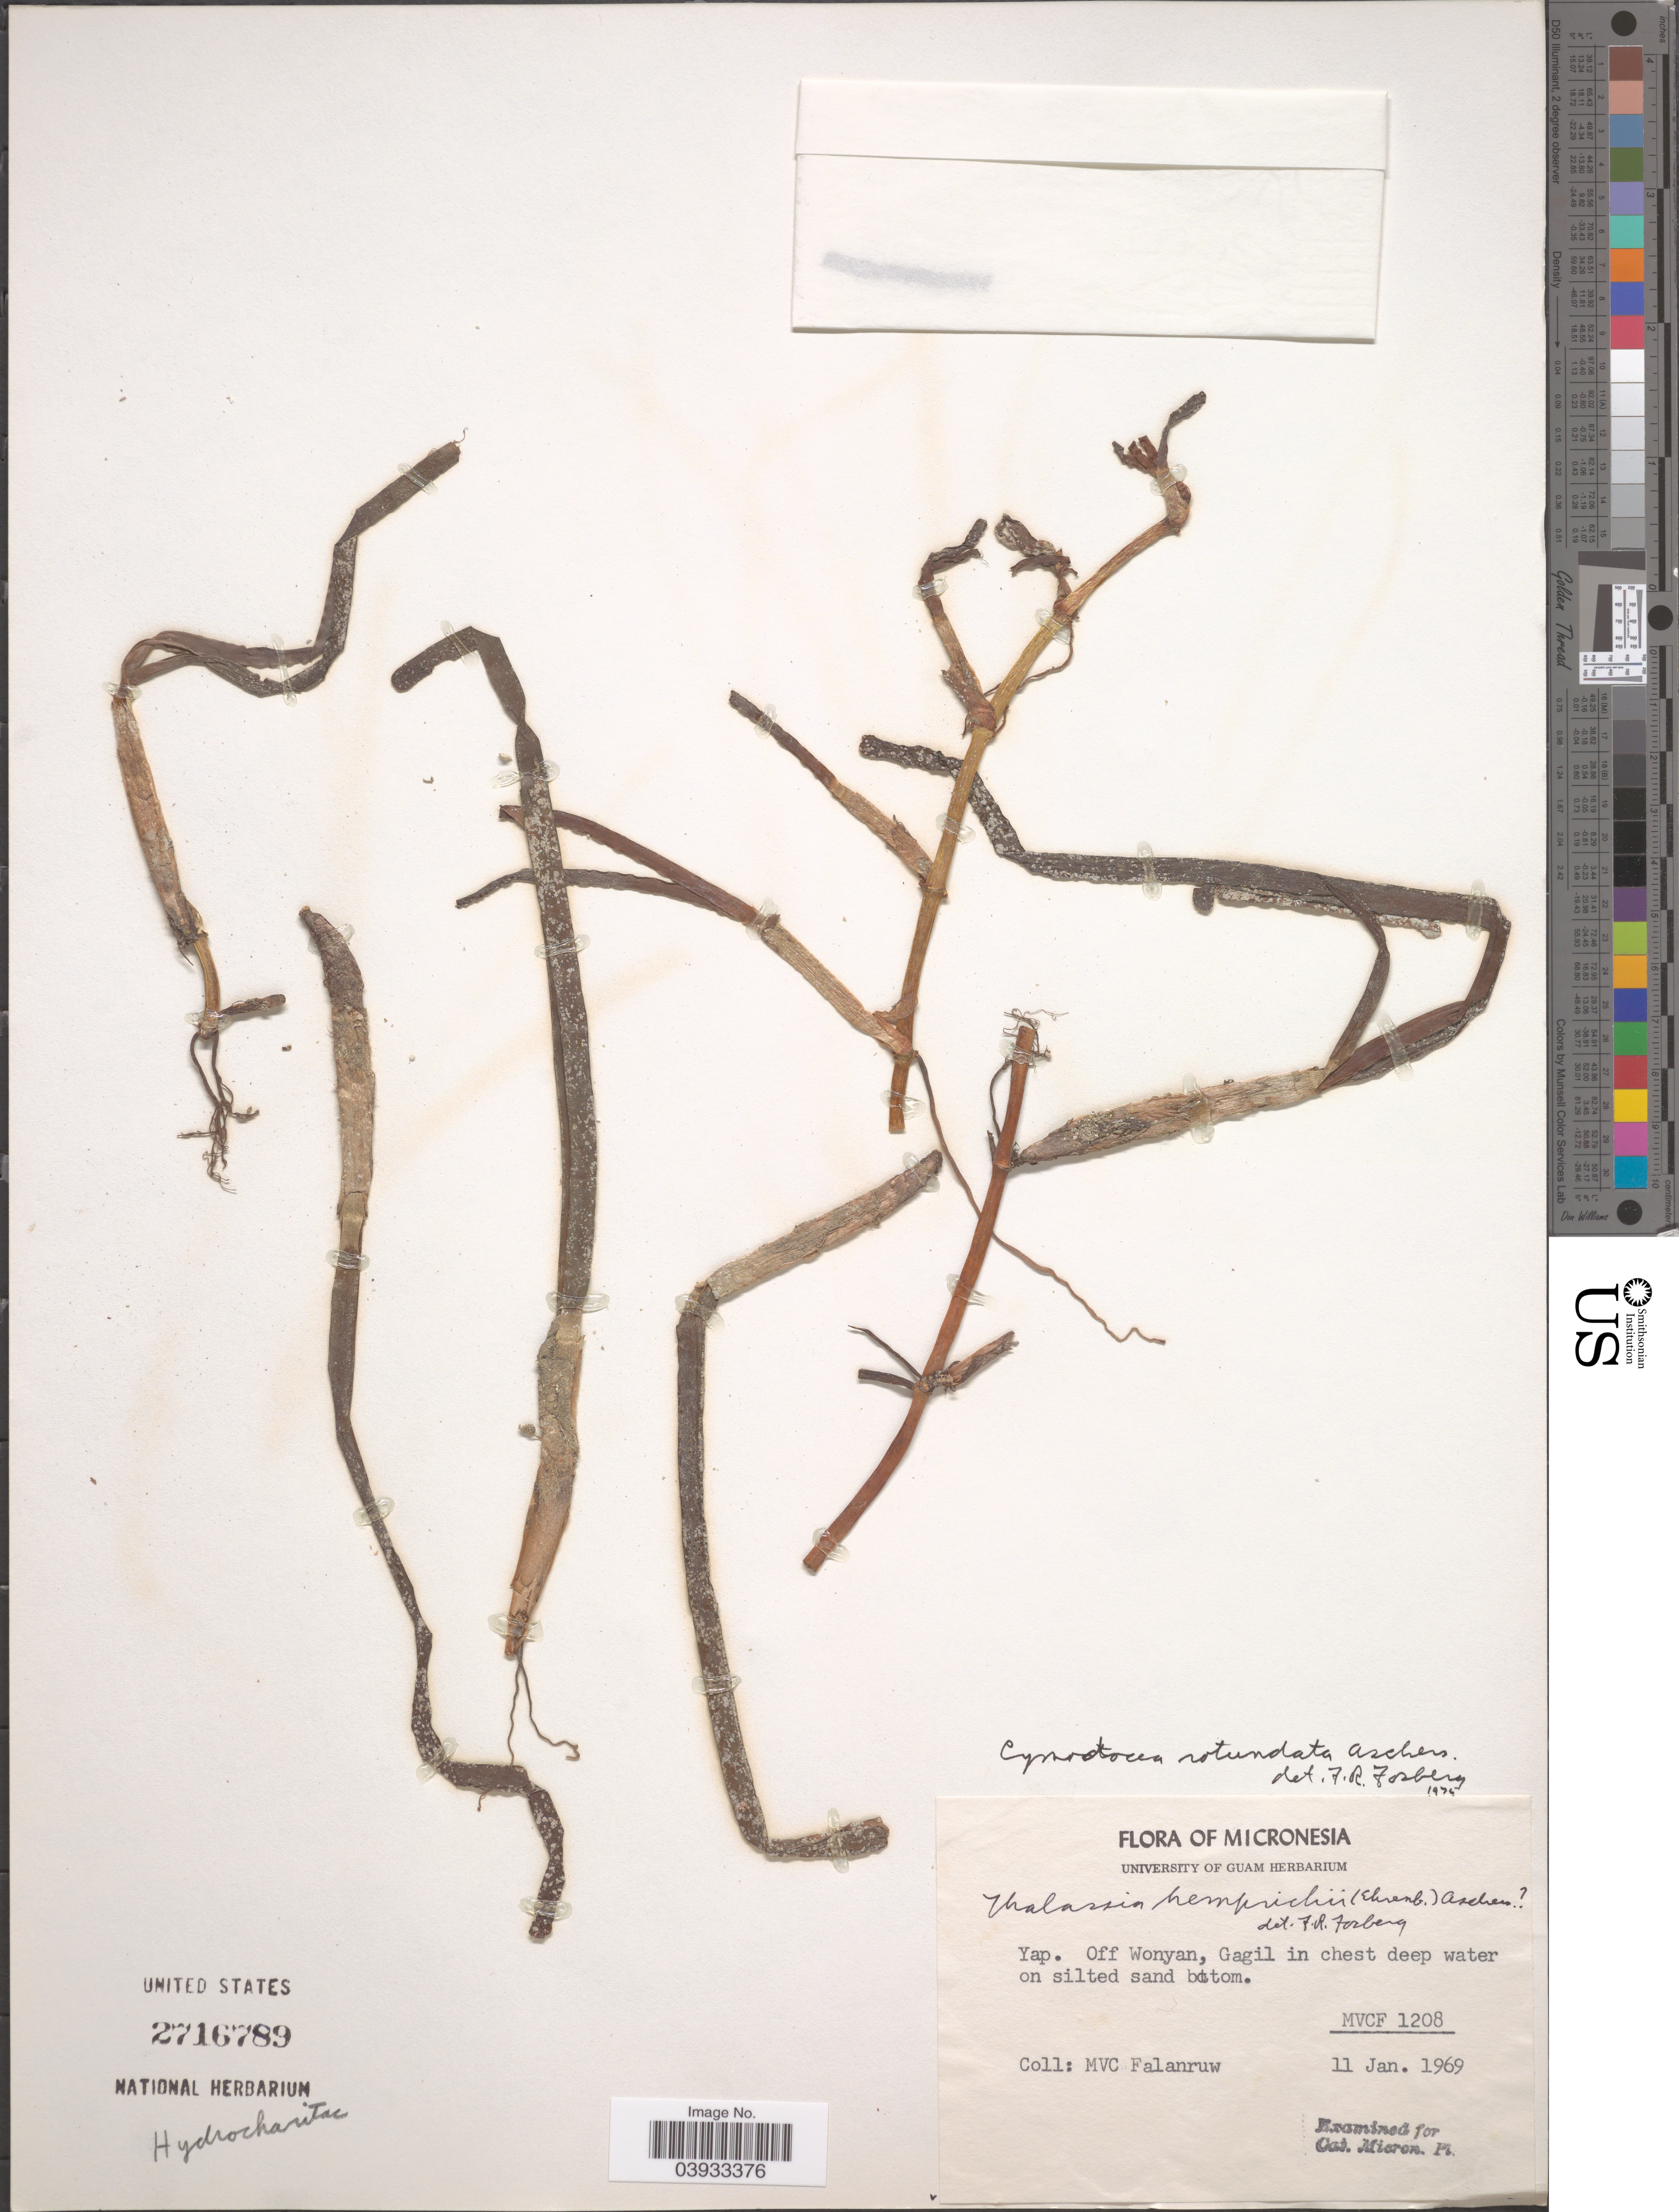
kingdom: Plantae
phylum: Tracheophyta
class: Liliopsida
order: Alismatales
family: Cymodoceaceae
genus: Cymodocea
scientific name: Cymodocea rotundata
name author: Asch. & Schweinf.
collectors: M. V. Falanruw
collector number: MVCF1208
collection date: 1969-01-11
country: Micronesia, Federated States of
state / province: Yap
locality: Off Wonyan, Gagil.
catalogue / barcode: US 2716789